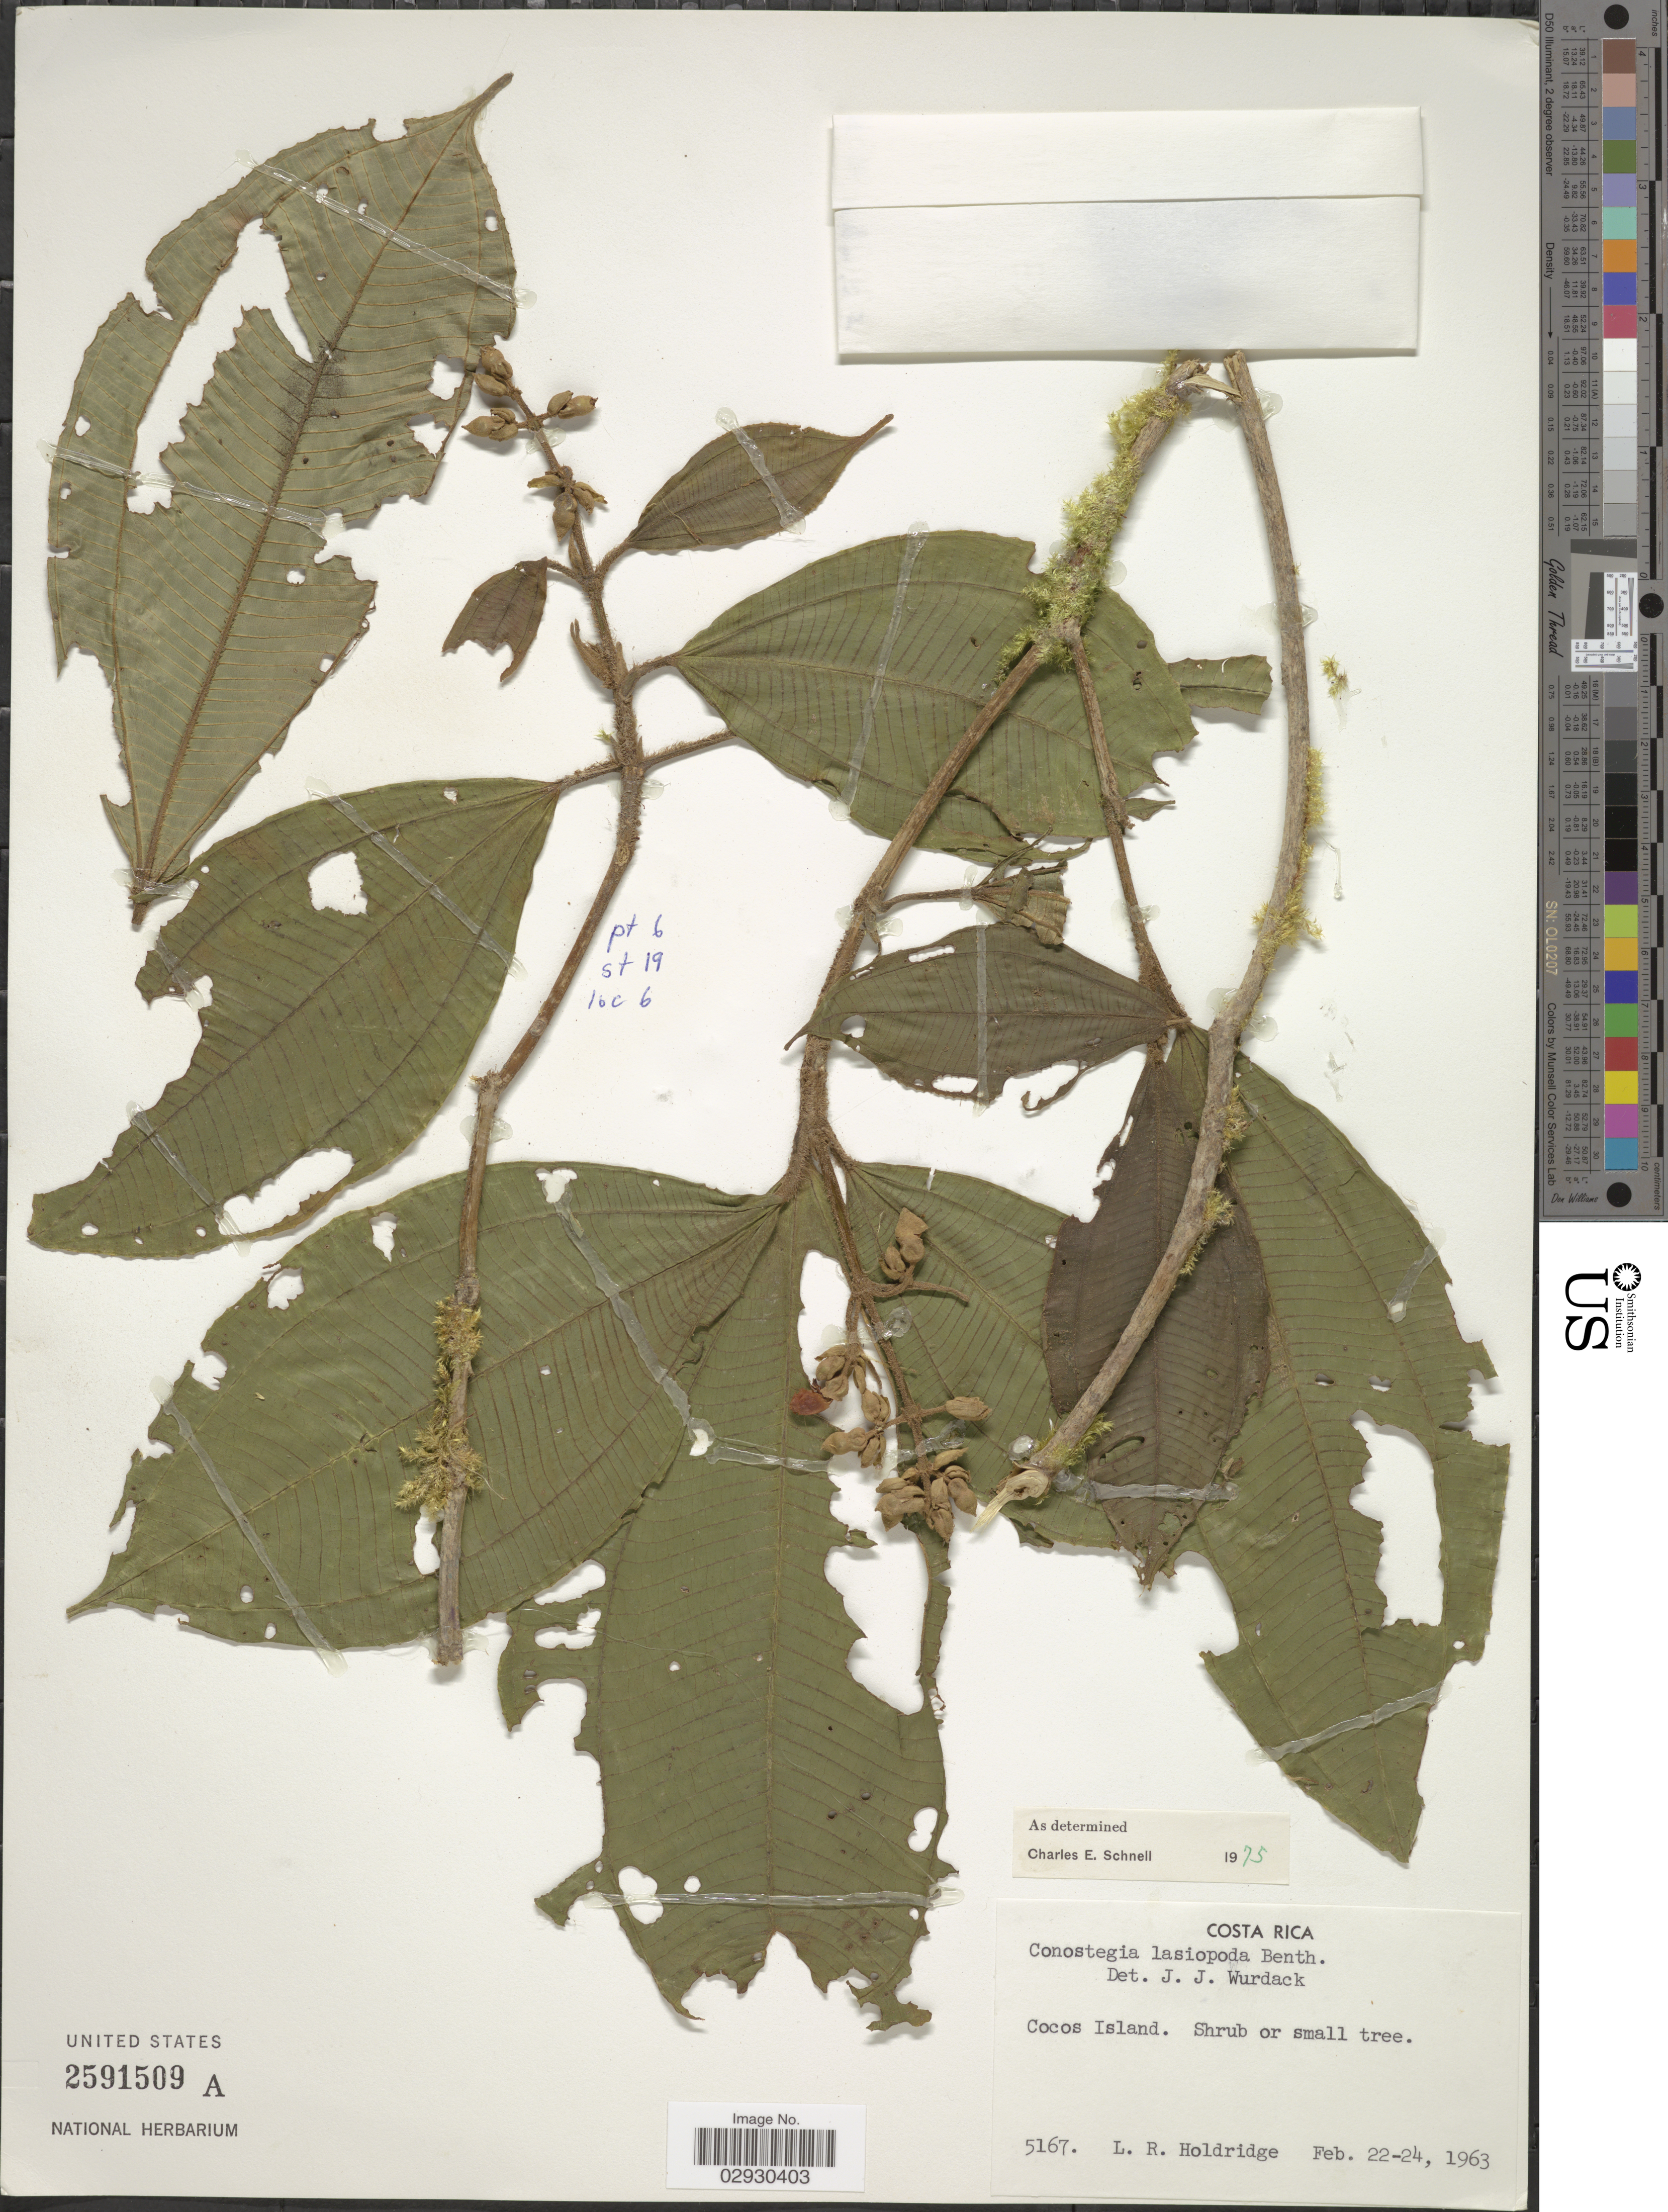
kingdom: Plantae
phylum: Tracheophyta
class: Magnoliopsida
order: Myrtales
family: Melastomataceae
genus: Conostegia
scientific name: Conostegia lasiopoda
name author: Benth.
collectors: L. Holdridge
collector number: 5167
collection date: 1963-02-22/1963-02-24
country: Costa Rica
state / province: Puntarenas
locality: Cocos Island.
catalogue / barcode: US 2591509A